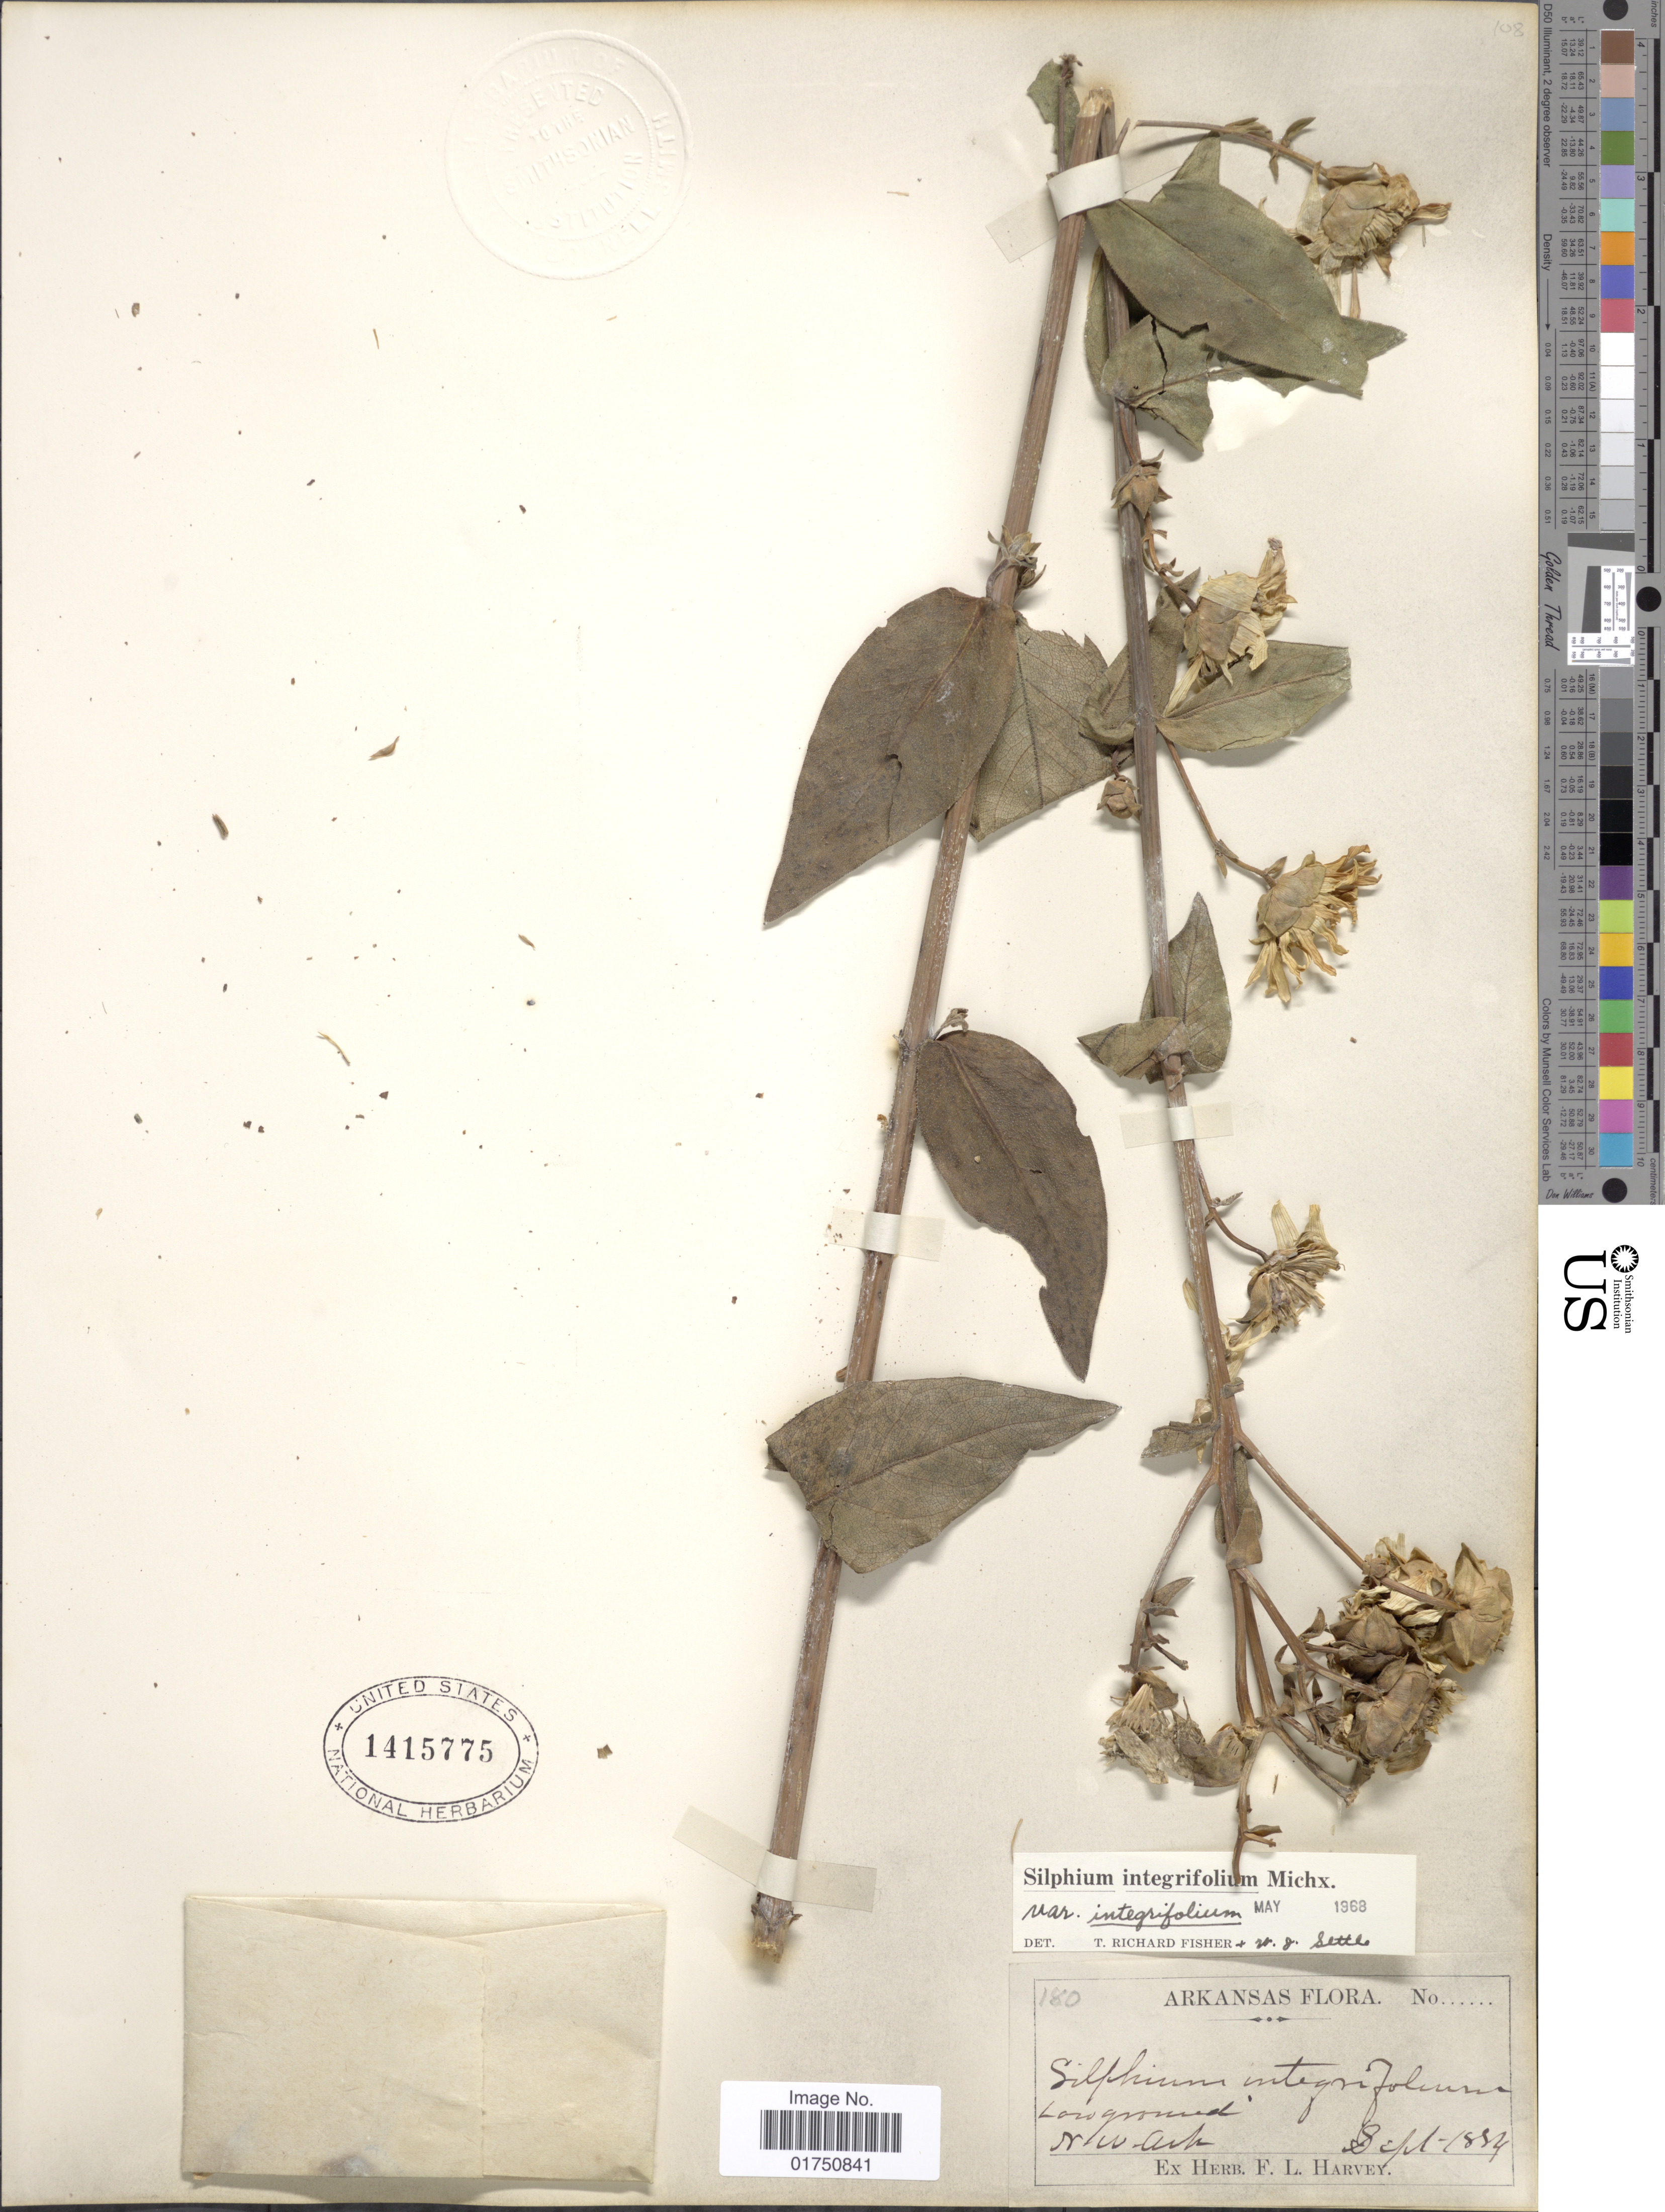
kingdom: Plantae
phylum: Tracheophyta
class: Magnoliopsida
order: Asterales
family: Asteraceae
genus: Silphium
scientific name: Silphium integrifolium var. integrifolium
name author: Michx.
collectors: ex herb. F. L. Harvey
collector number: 180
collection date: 1884-09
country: United States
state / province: Arkansas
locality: Low ground, N.W. Ark.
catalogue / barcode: US 1415775